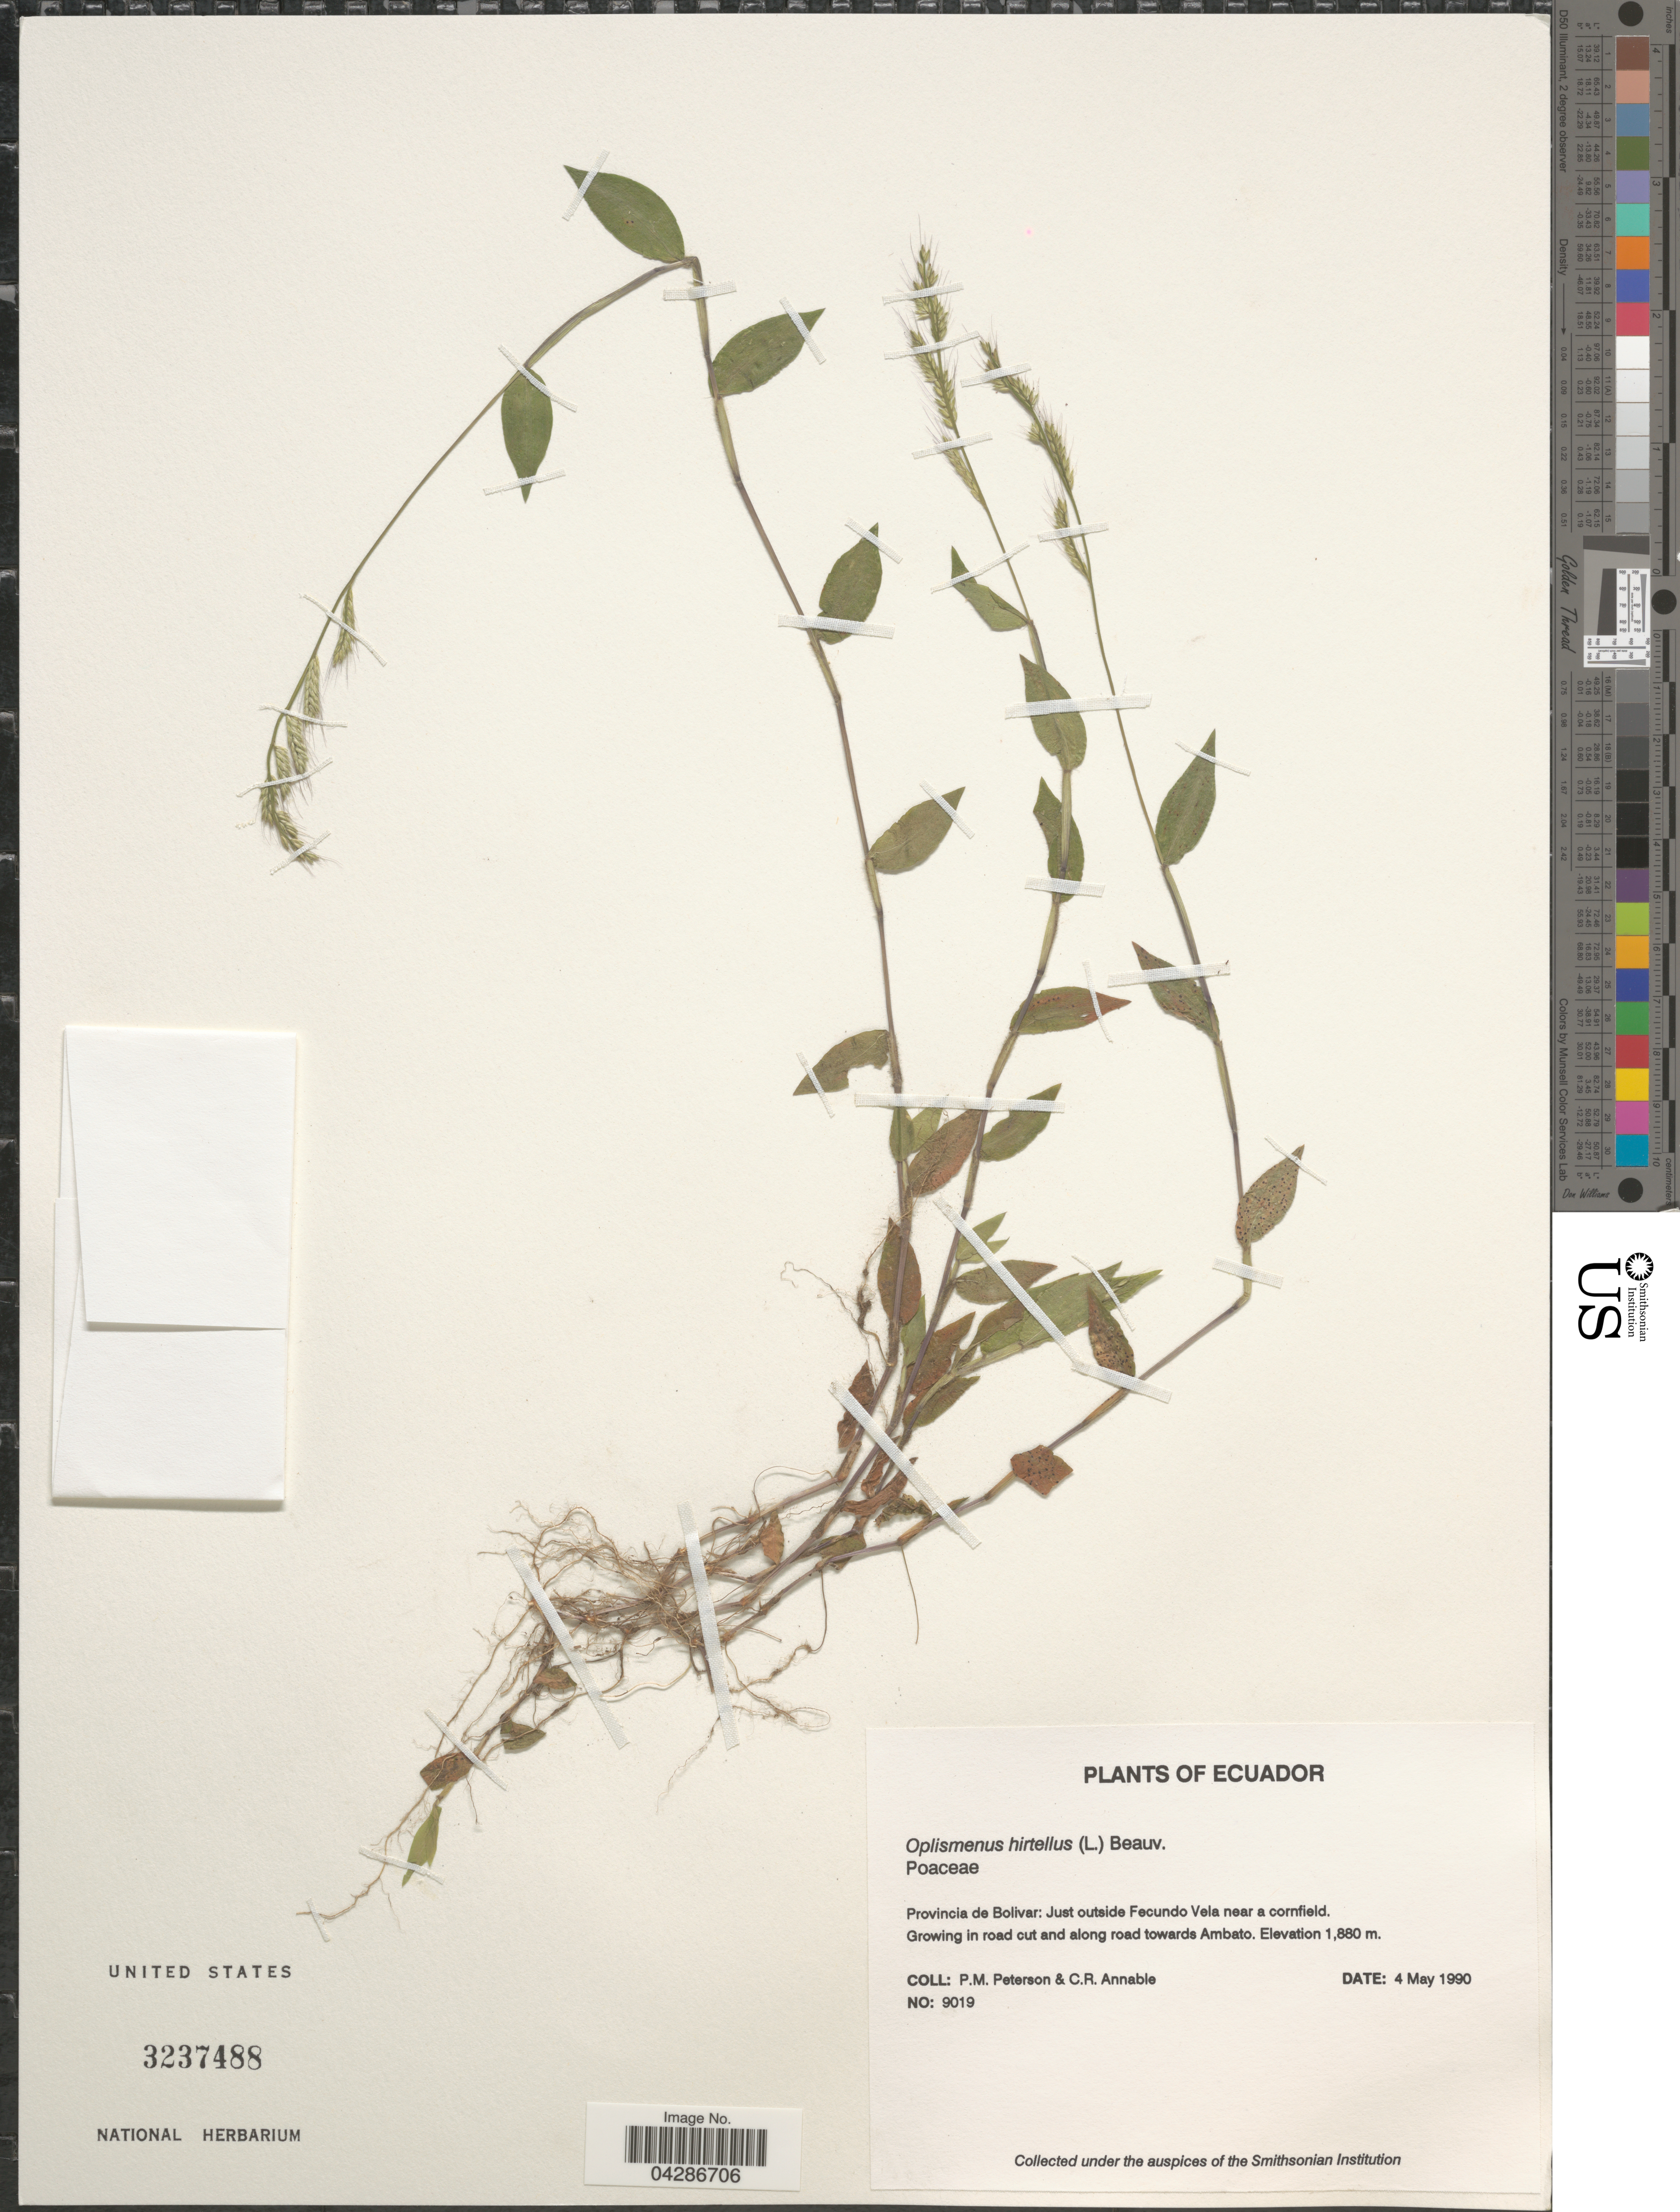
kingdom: Plantae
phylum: Tracheophyta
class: Liliopsida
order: Poales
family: Poaceae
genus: Oplismenus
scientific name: Oplismenus hirtellus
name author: (L.) P. Beauv.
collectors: P. M. Peterson & C. R. Annable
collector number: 9019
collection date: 1990-05-04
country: Ecuador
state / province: Bolívar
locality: Just outside Fecundo Vela near a cornfield. Growing in road cut and along road towards Ambato.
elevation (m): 1880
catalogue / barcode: US 3237488